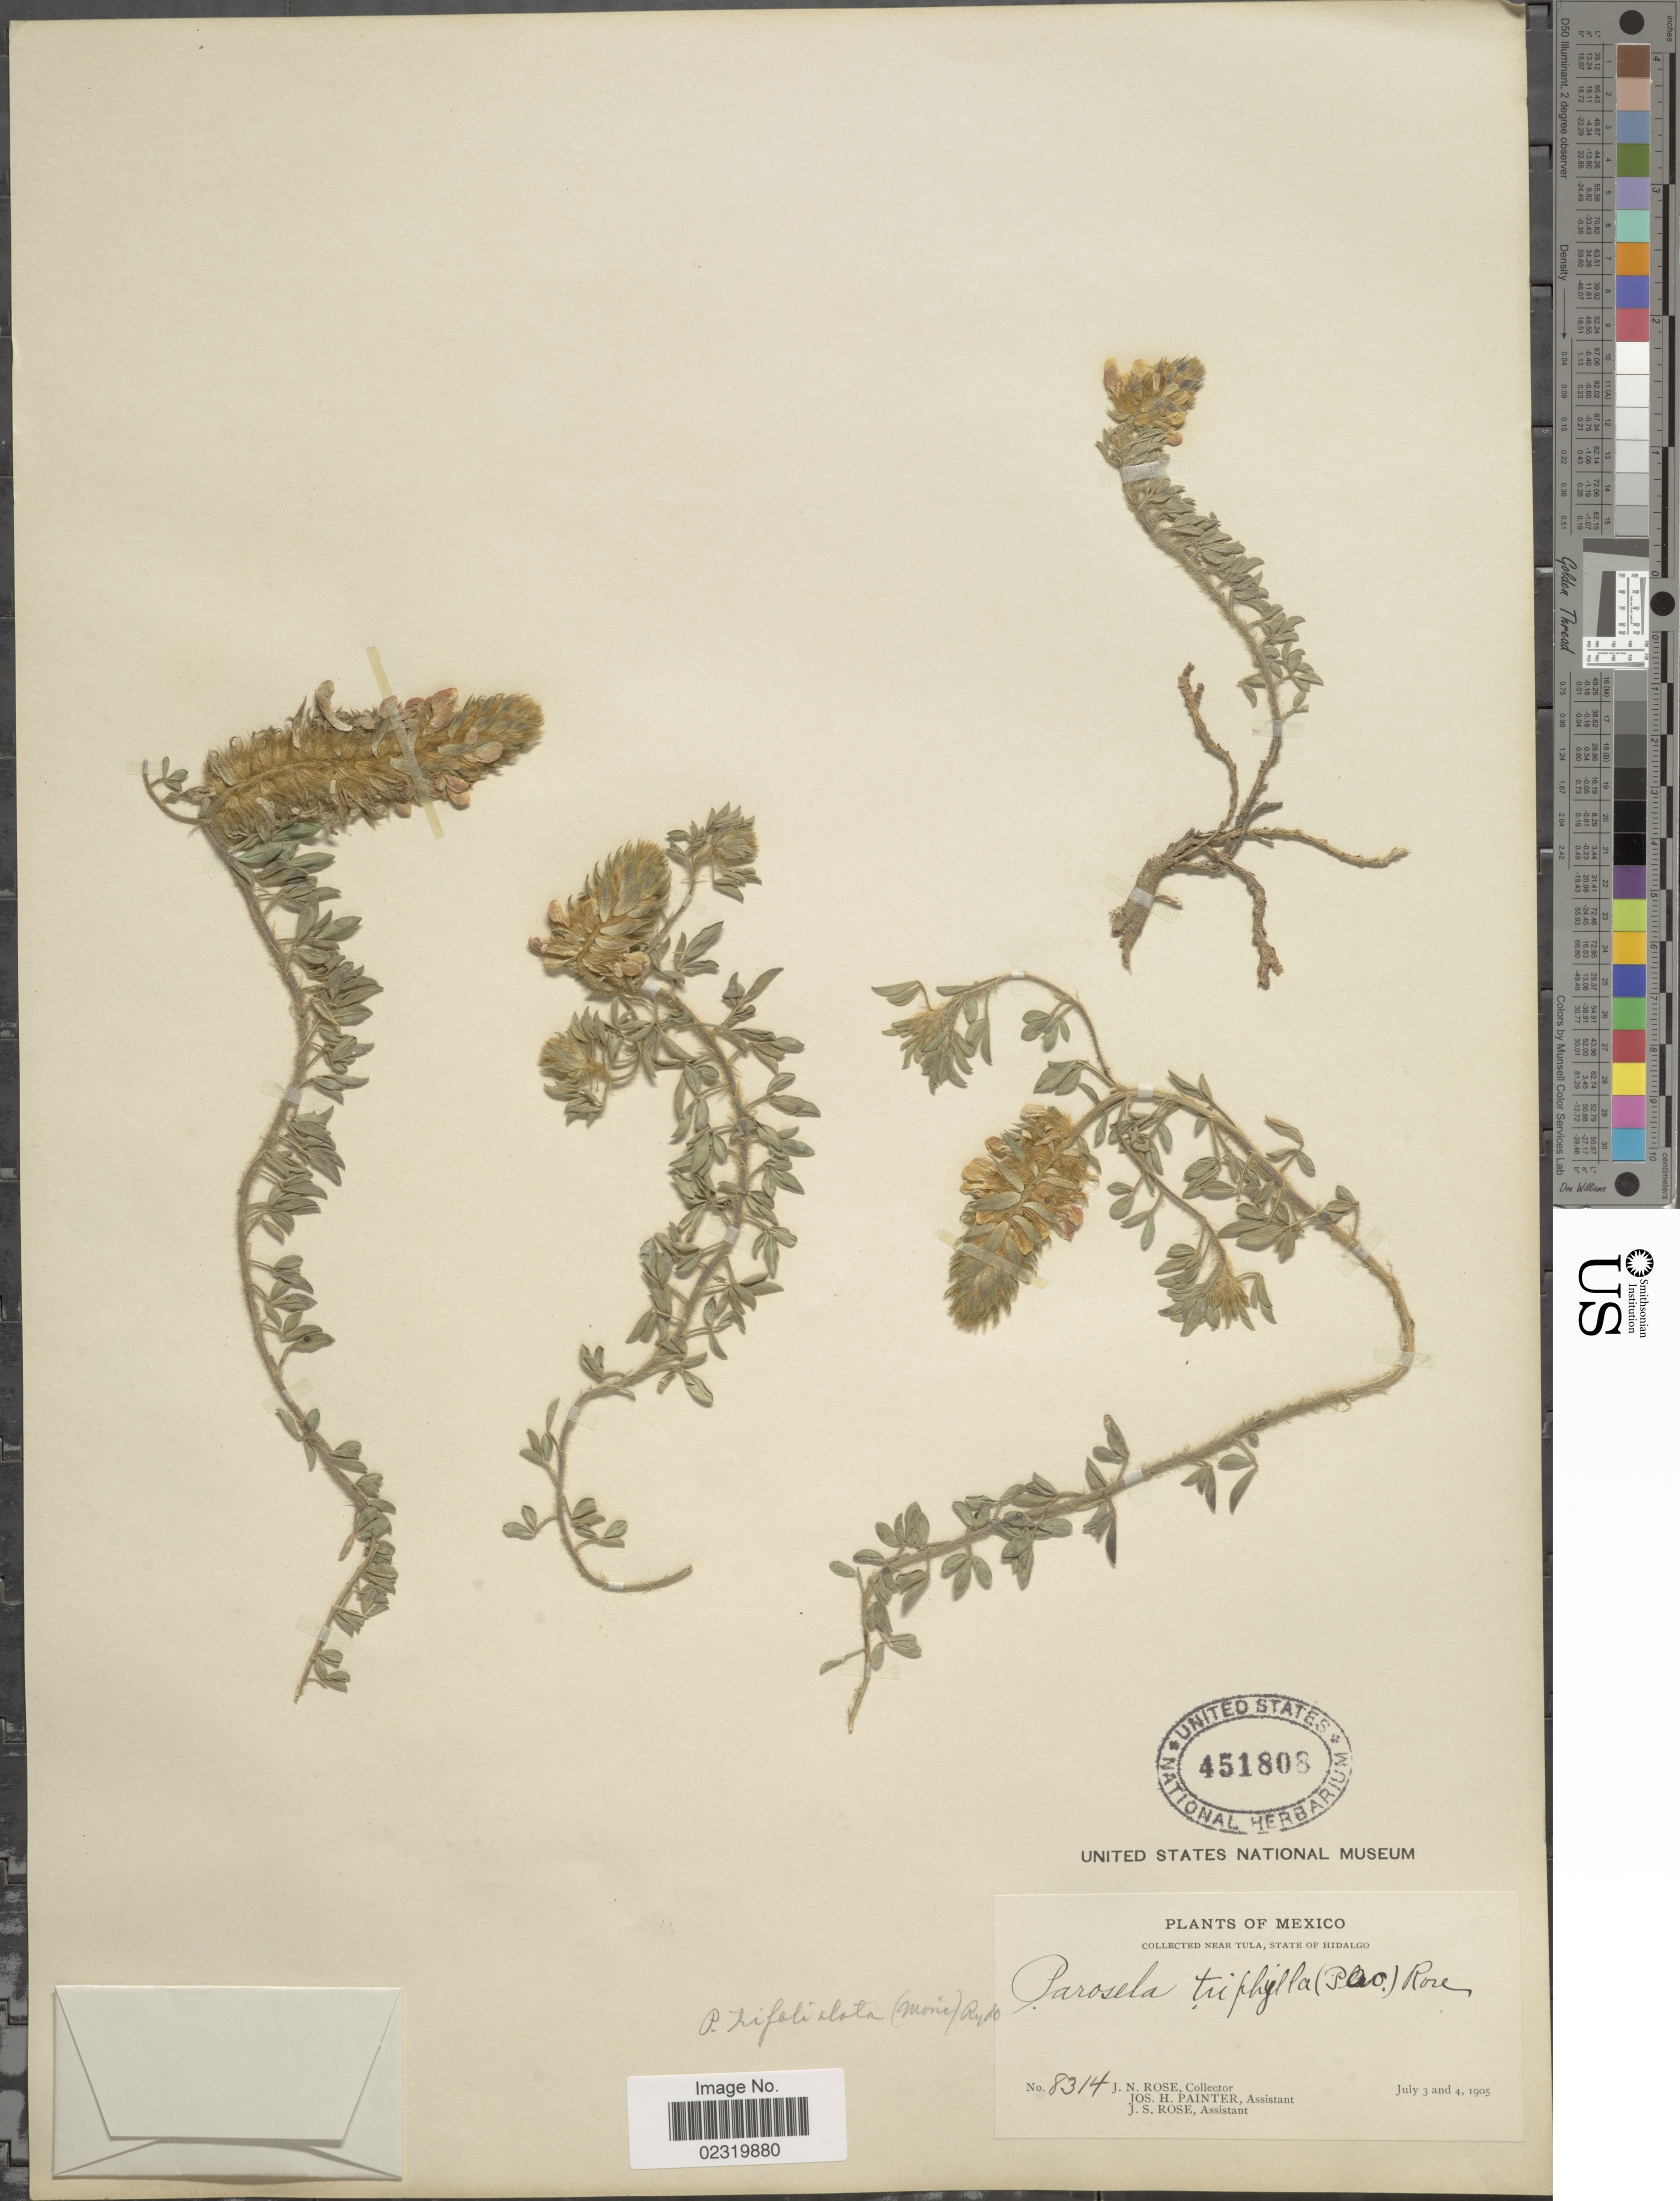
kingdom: Plantae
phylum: Tracheophyta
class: Magnoliopsida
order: Fabales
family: Fabaceae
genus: Dalea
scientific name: Dalea prostrata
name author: Ortega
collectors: J. N. Rose, J. H. Painter & J. S. Rose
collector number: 8314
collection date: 1905-07-03/1905-07-04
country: Mexico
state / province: Hidalgo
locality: Near Tula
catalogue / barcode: US 451808